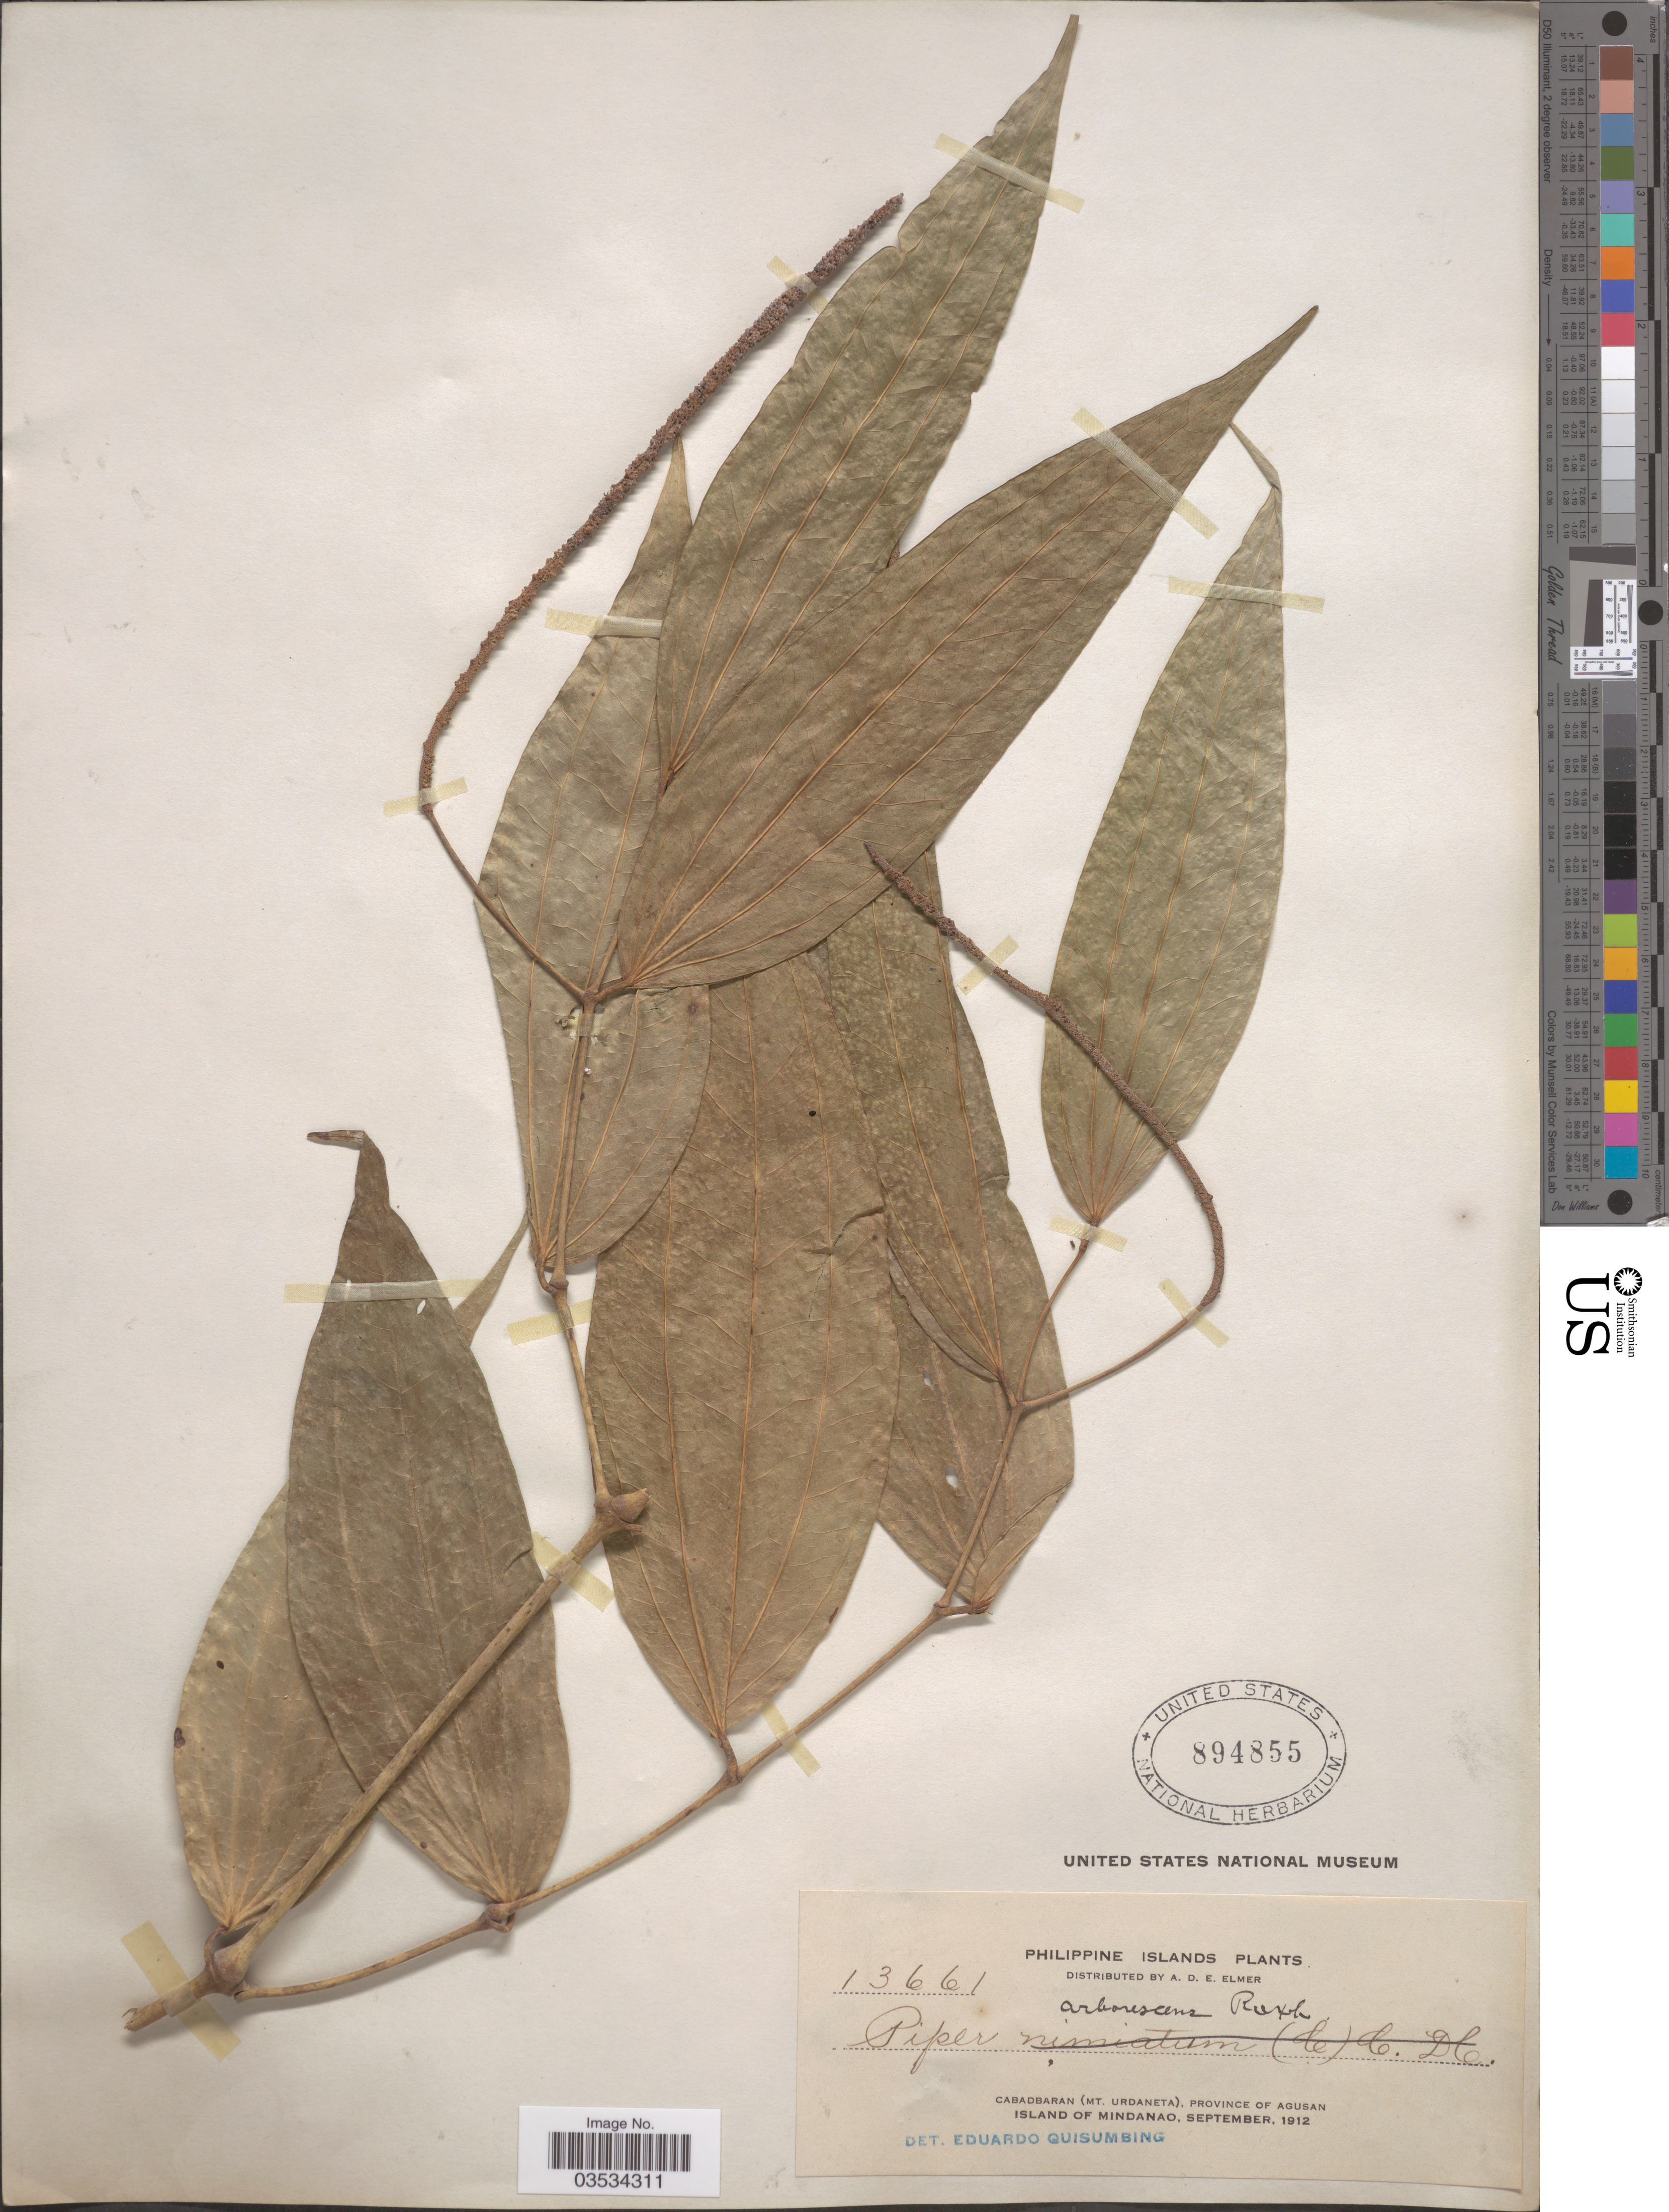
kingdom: Plantae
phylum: Tracheophyta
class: Magnoliopsida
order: Piperales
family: Piperaceae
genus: Piper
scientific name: Piper arborescens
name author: Roxb.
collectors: A. D. E. Elmer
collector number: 13661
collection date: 1912-09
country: Philippines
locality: Philippine Islands. Cabadbaran (Mt. Urdaneta), Province of Agusan. Island of Mindanao.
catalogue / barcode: US 894855